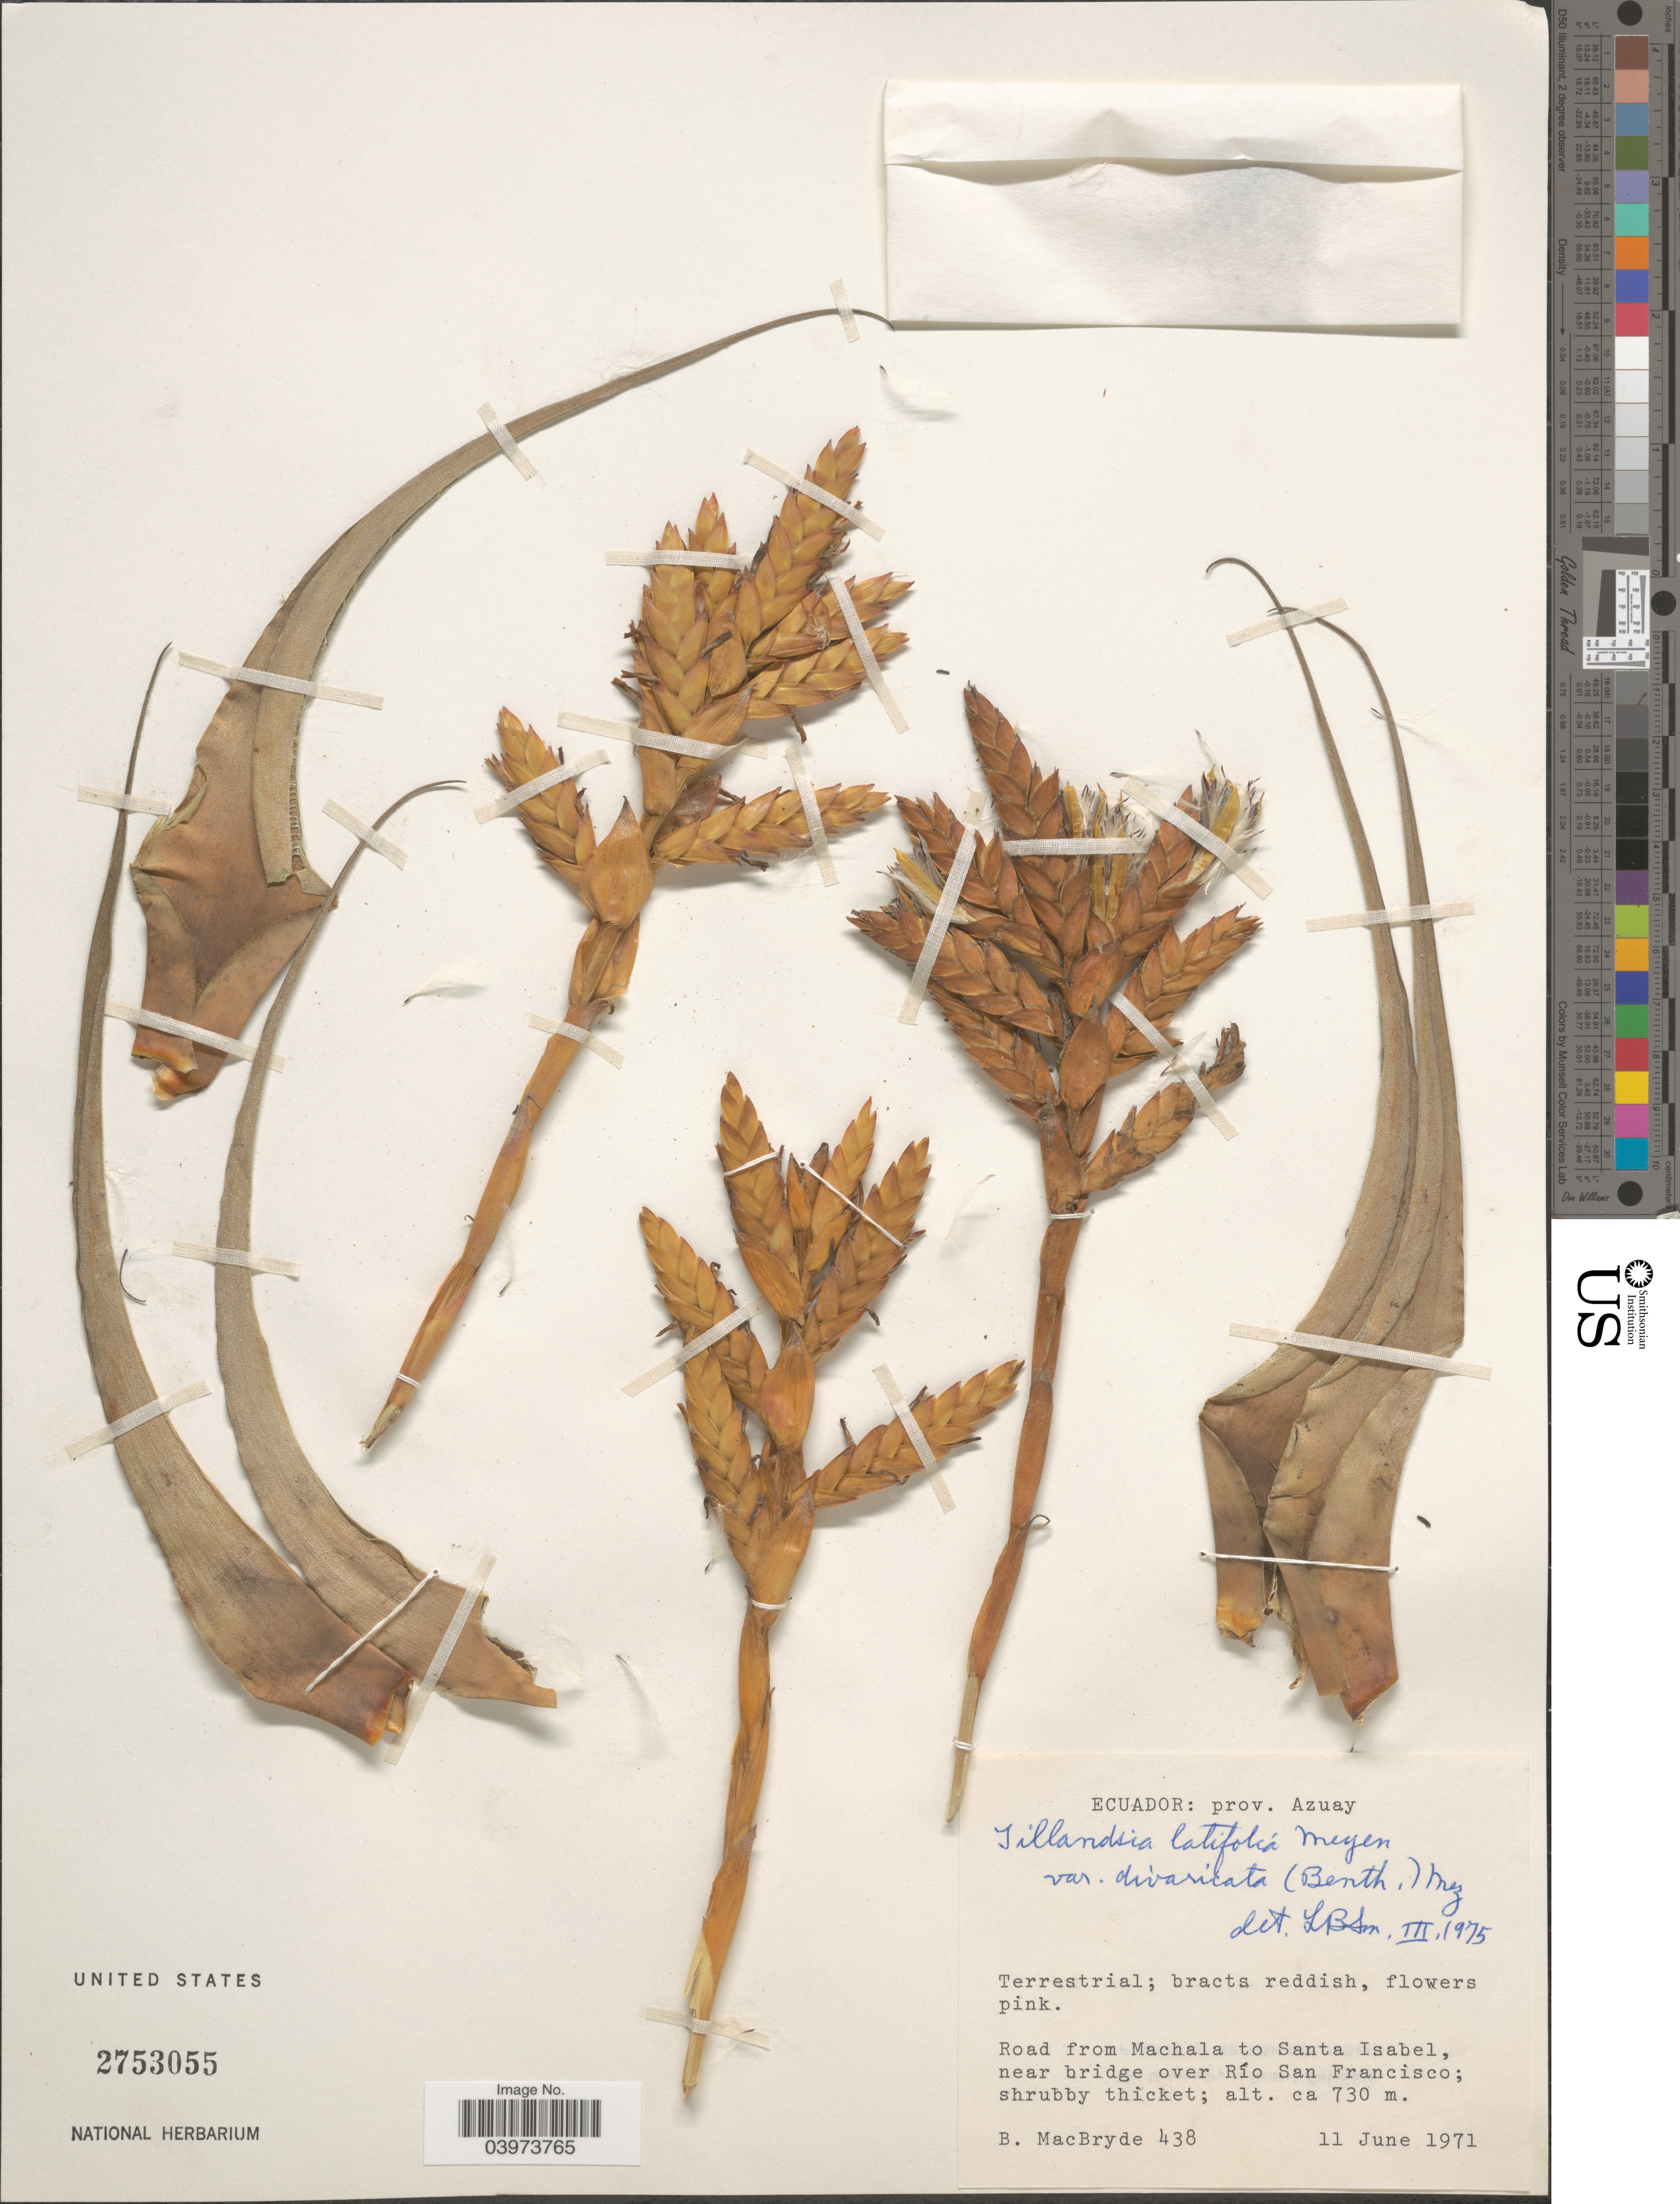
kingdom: Plantae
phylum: Tracheophyta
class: Liliopsida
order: Poales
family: Bromeliaceae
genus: Tillandsia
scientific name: Tillandsia latifolia var. divaricata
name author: (Benth.) Mez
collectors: B. MacBryde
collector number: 438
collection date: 1971-06-11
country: Ecuador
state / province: Azuay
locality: Road from Machala to Santa Isabel, near bridge over Río San Francisco; shrubby thicket.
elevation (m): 730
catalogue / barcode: US 2753055